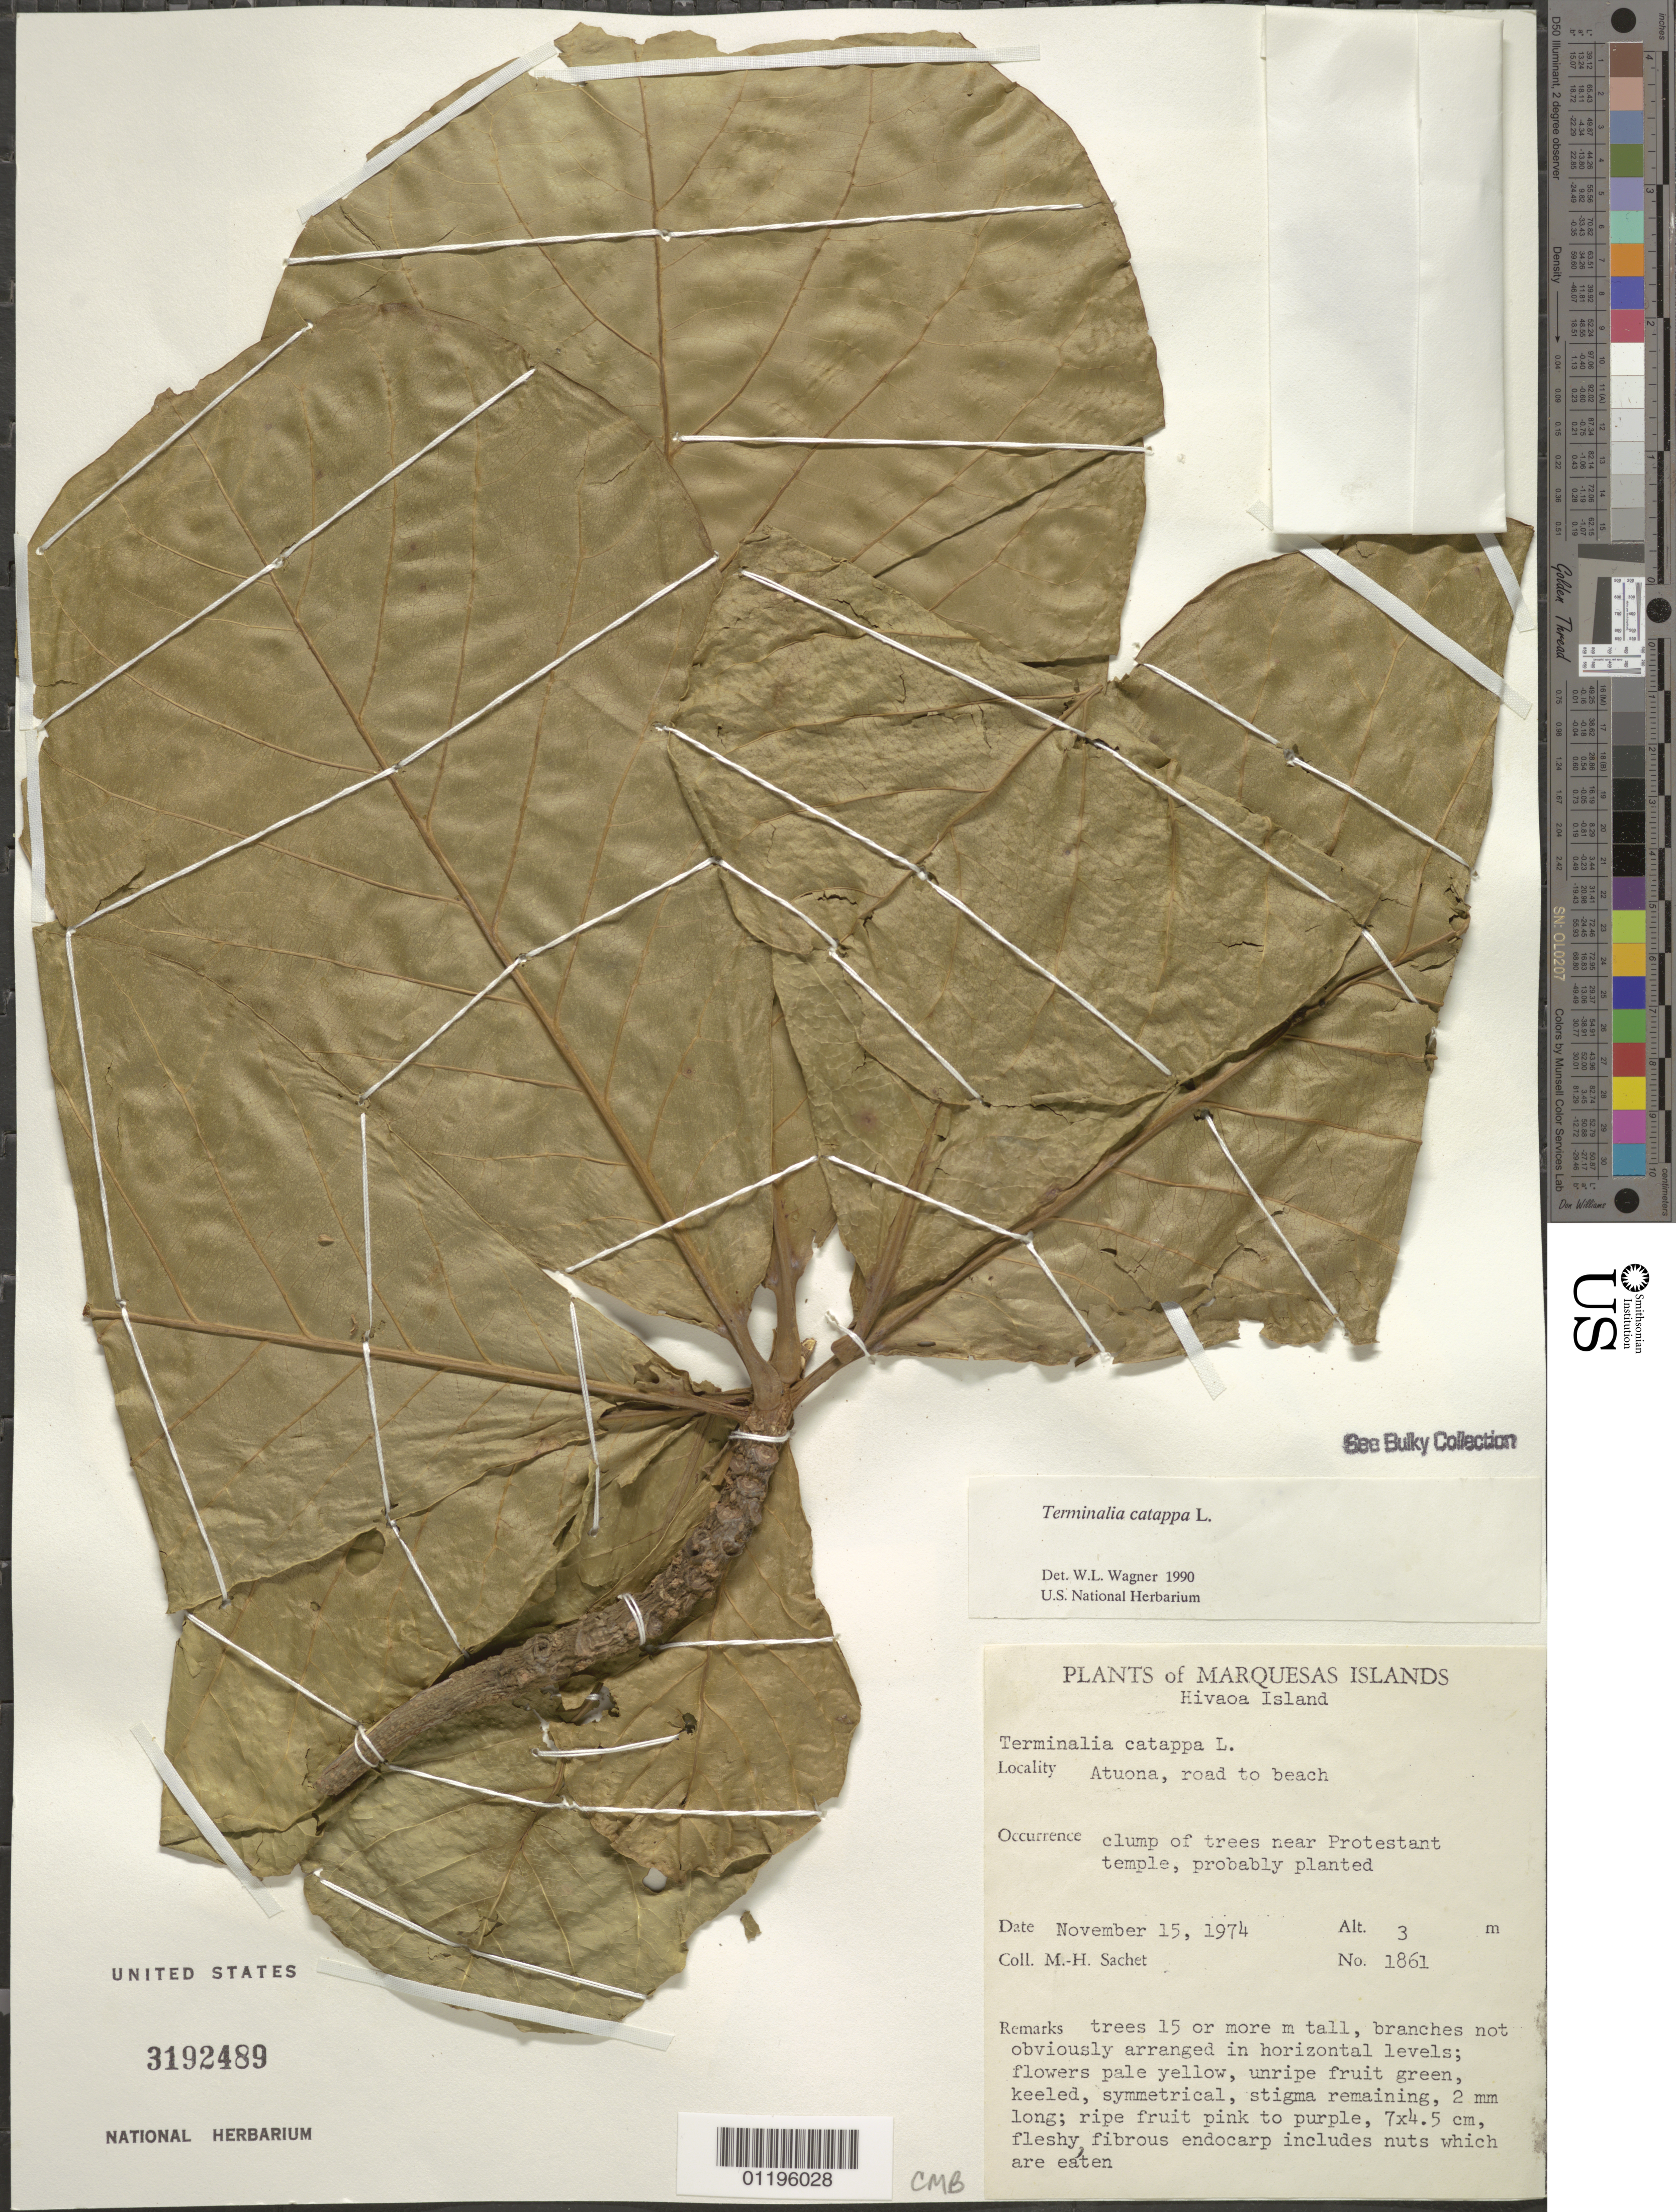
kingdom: Plantae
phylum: Tracheophyta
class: Magnoliopsida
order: Myrtales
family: Combretaceae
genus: Terminalia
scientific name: Terminalia catappa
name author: L.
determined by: Wagner, W. L., (BOT), Smithsonian Institution - National Museum of Natural History (UNITED STATES)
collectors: M.-H. Sachet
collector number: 1861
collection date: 1974-11-15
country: French Polynesia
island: Hiva Oa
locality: Atuona, road to beach. Clump of trees near Protestant temple, probably planted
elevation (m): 3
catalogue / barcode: US 3192489